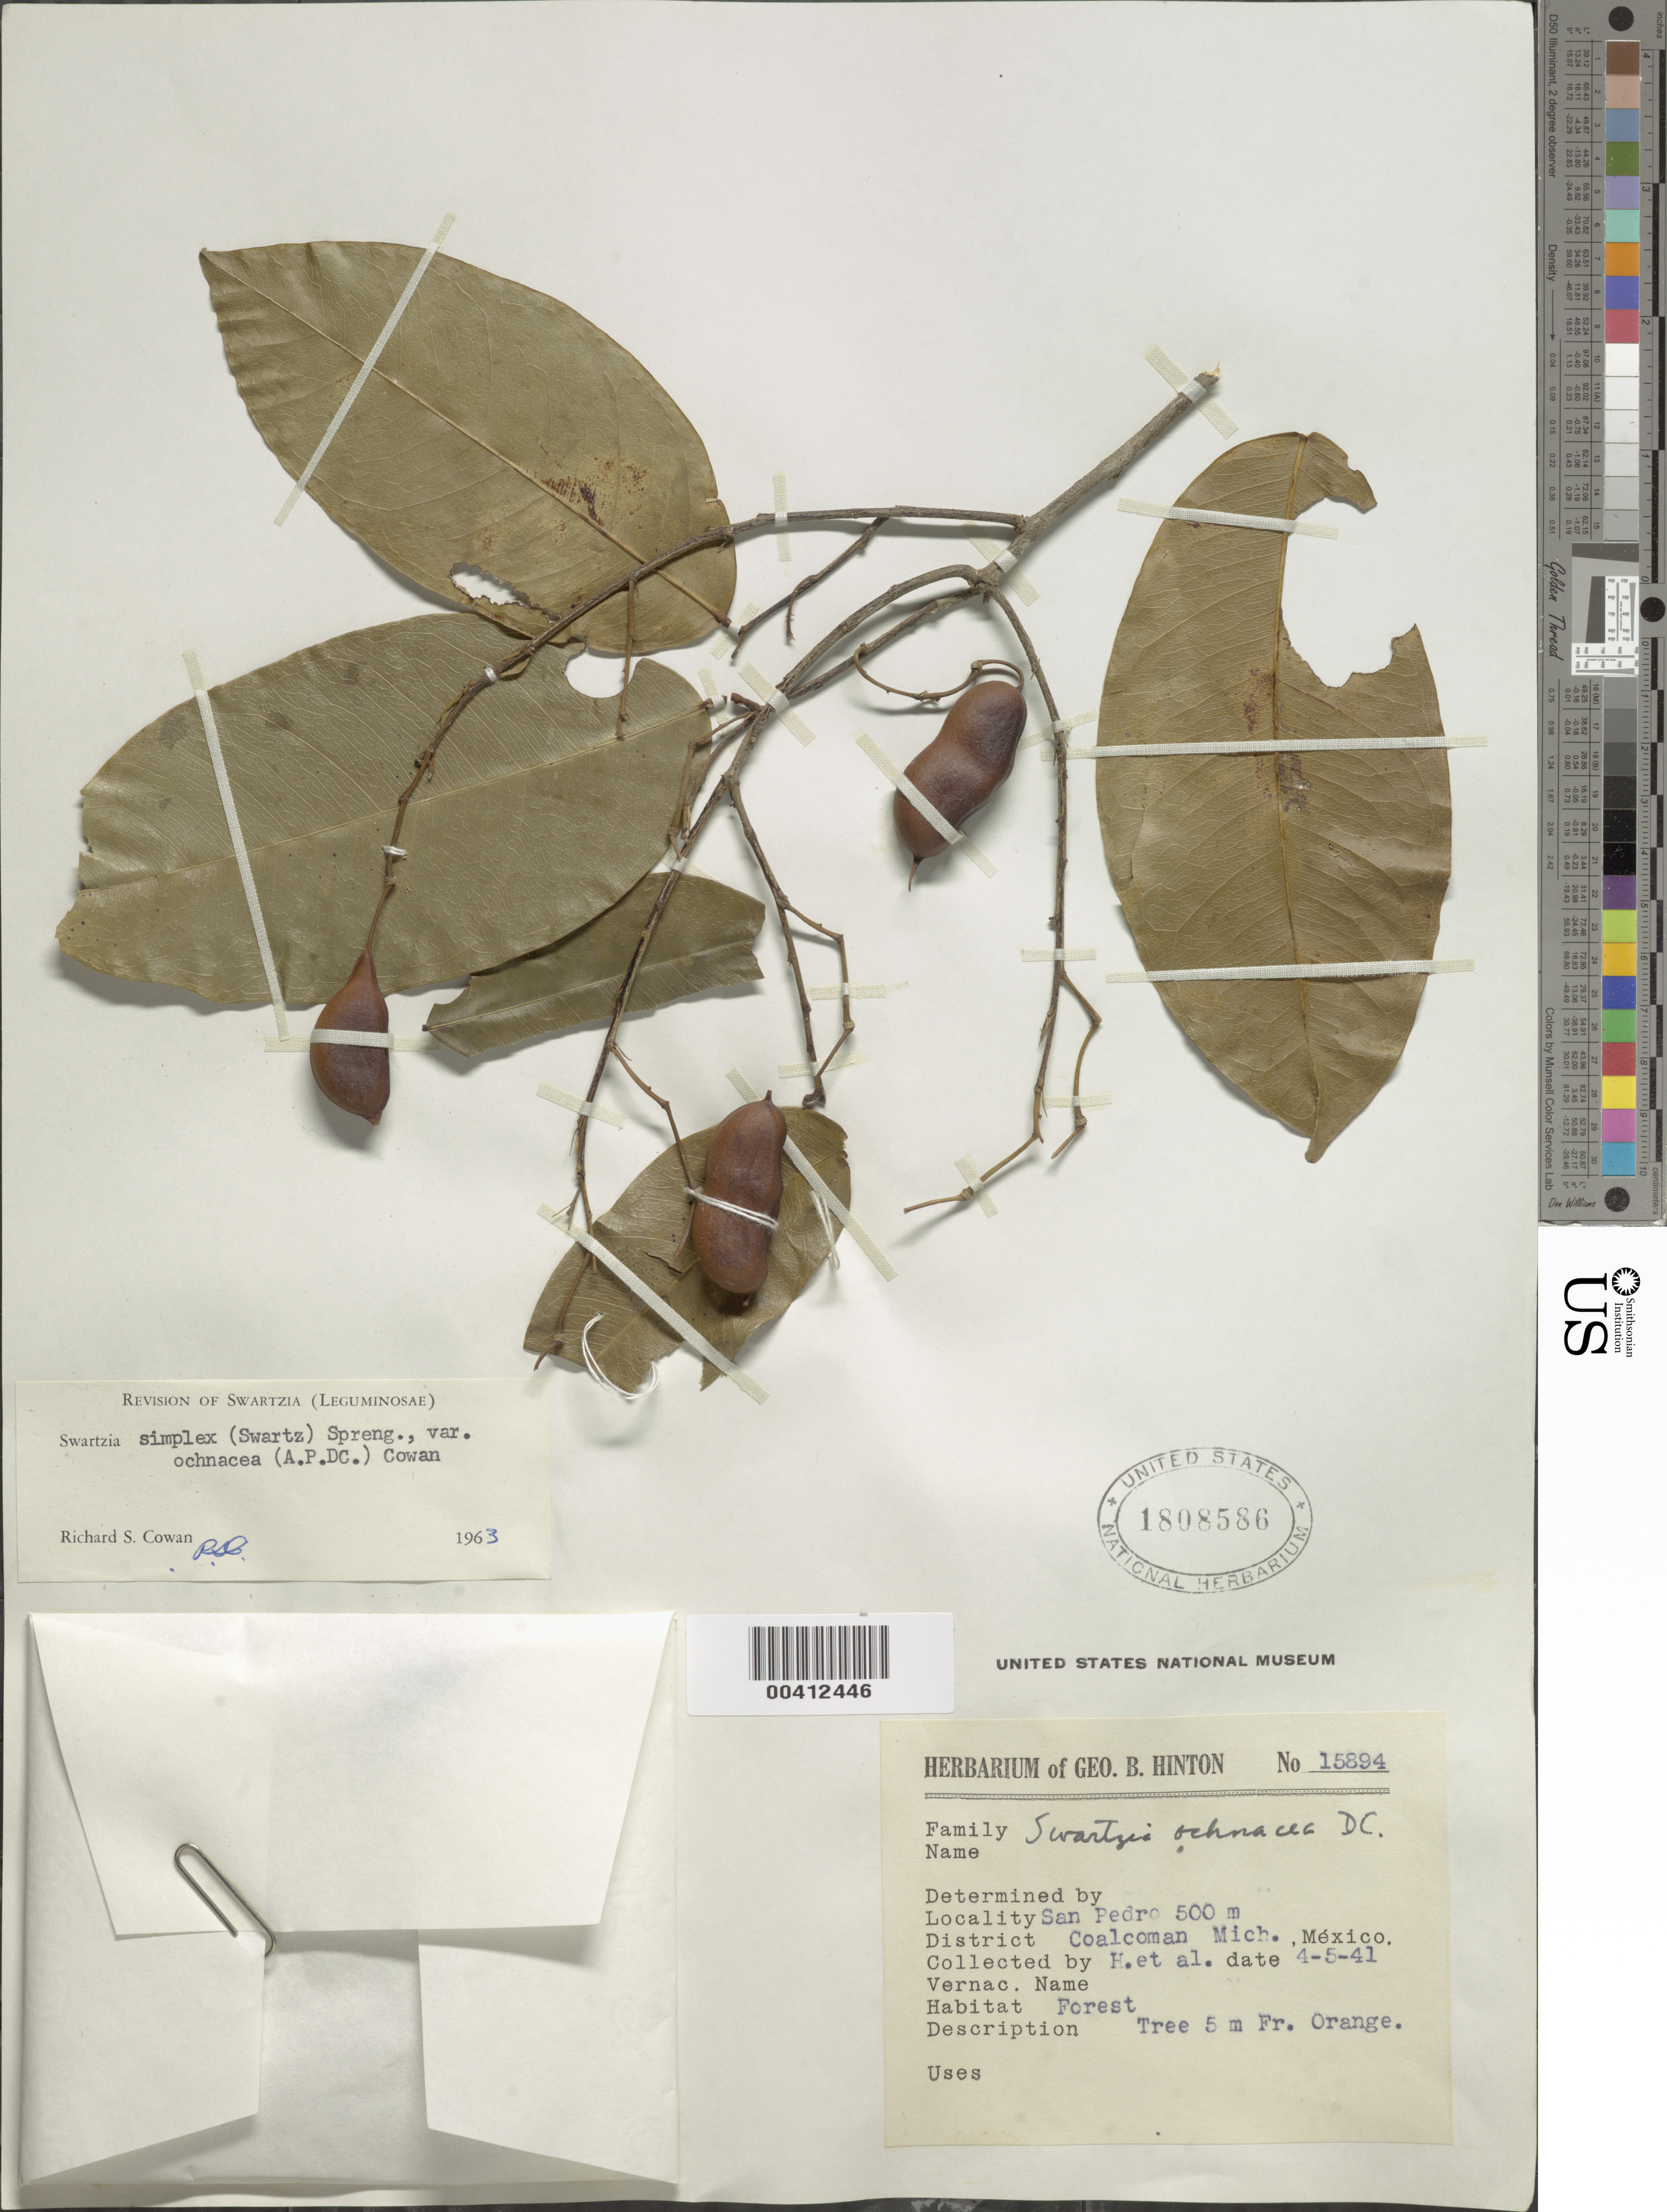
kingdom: Plantae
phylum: Tracheophyta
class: Magnoliopsida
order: Fabales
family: Fabaceae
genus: Swartzia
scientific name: Swartzia simplex var. ochnacea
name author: (DC.) R.S. Cowan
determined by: Cowan, R. S.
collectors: G. B. Hinton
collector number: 15894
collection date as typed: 05 Apr 1941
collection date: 1941-04-05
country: Mexico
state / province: Michoacán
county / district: Coalcomán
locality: Coalcomán Dist., San Pedro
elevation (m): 500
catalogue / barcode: US 1808586